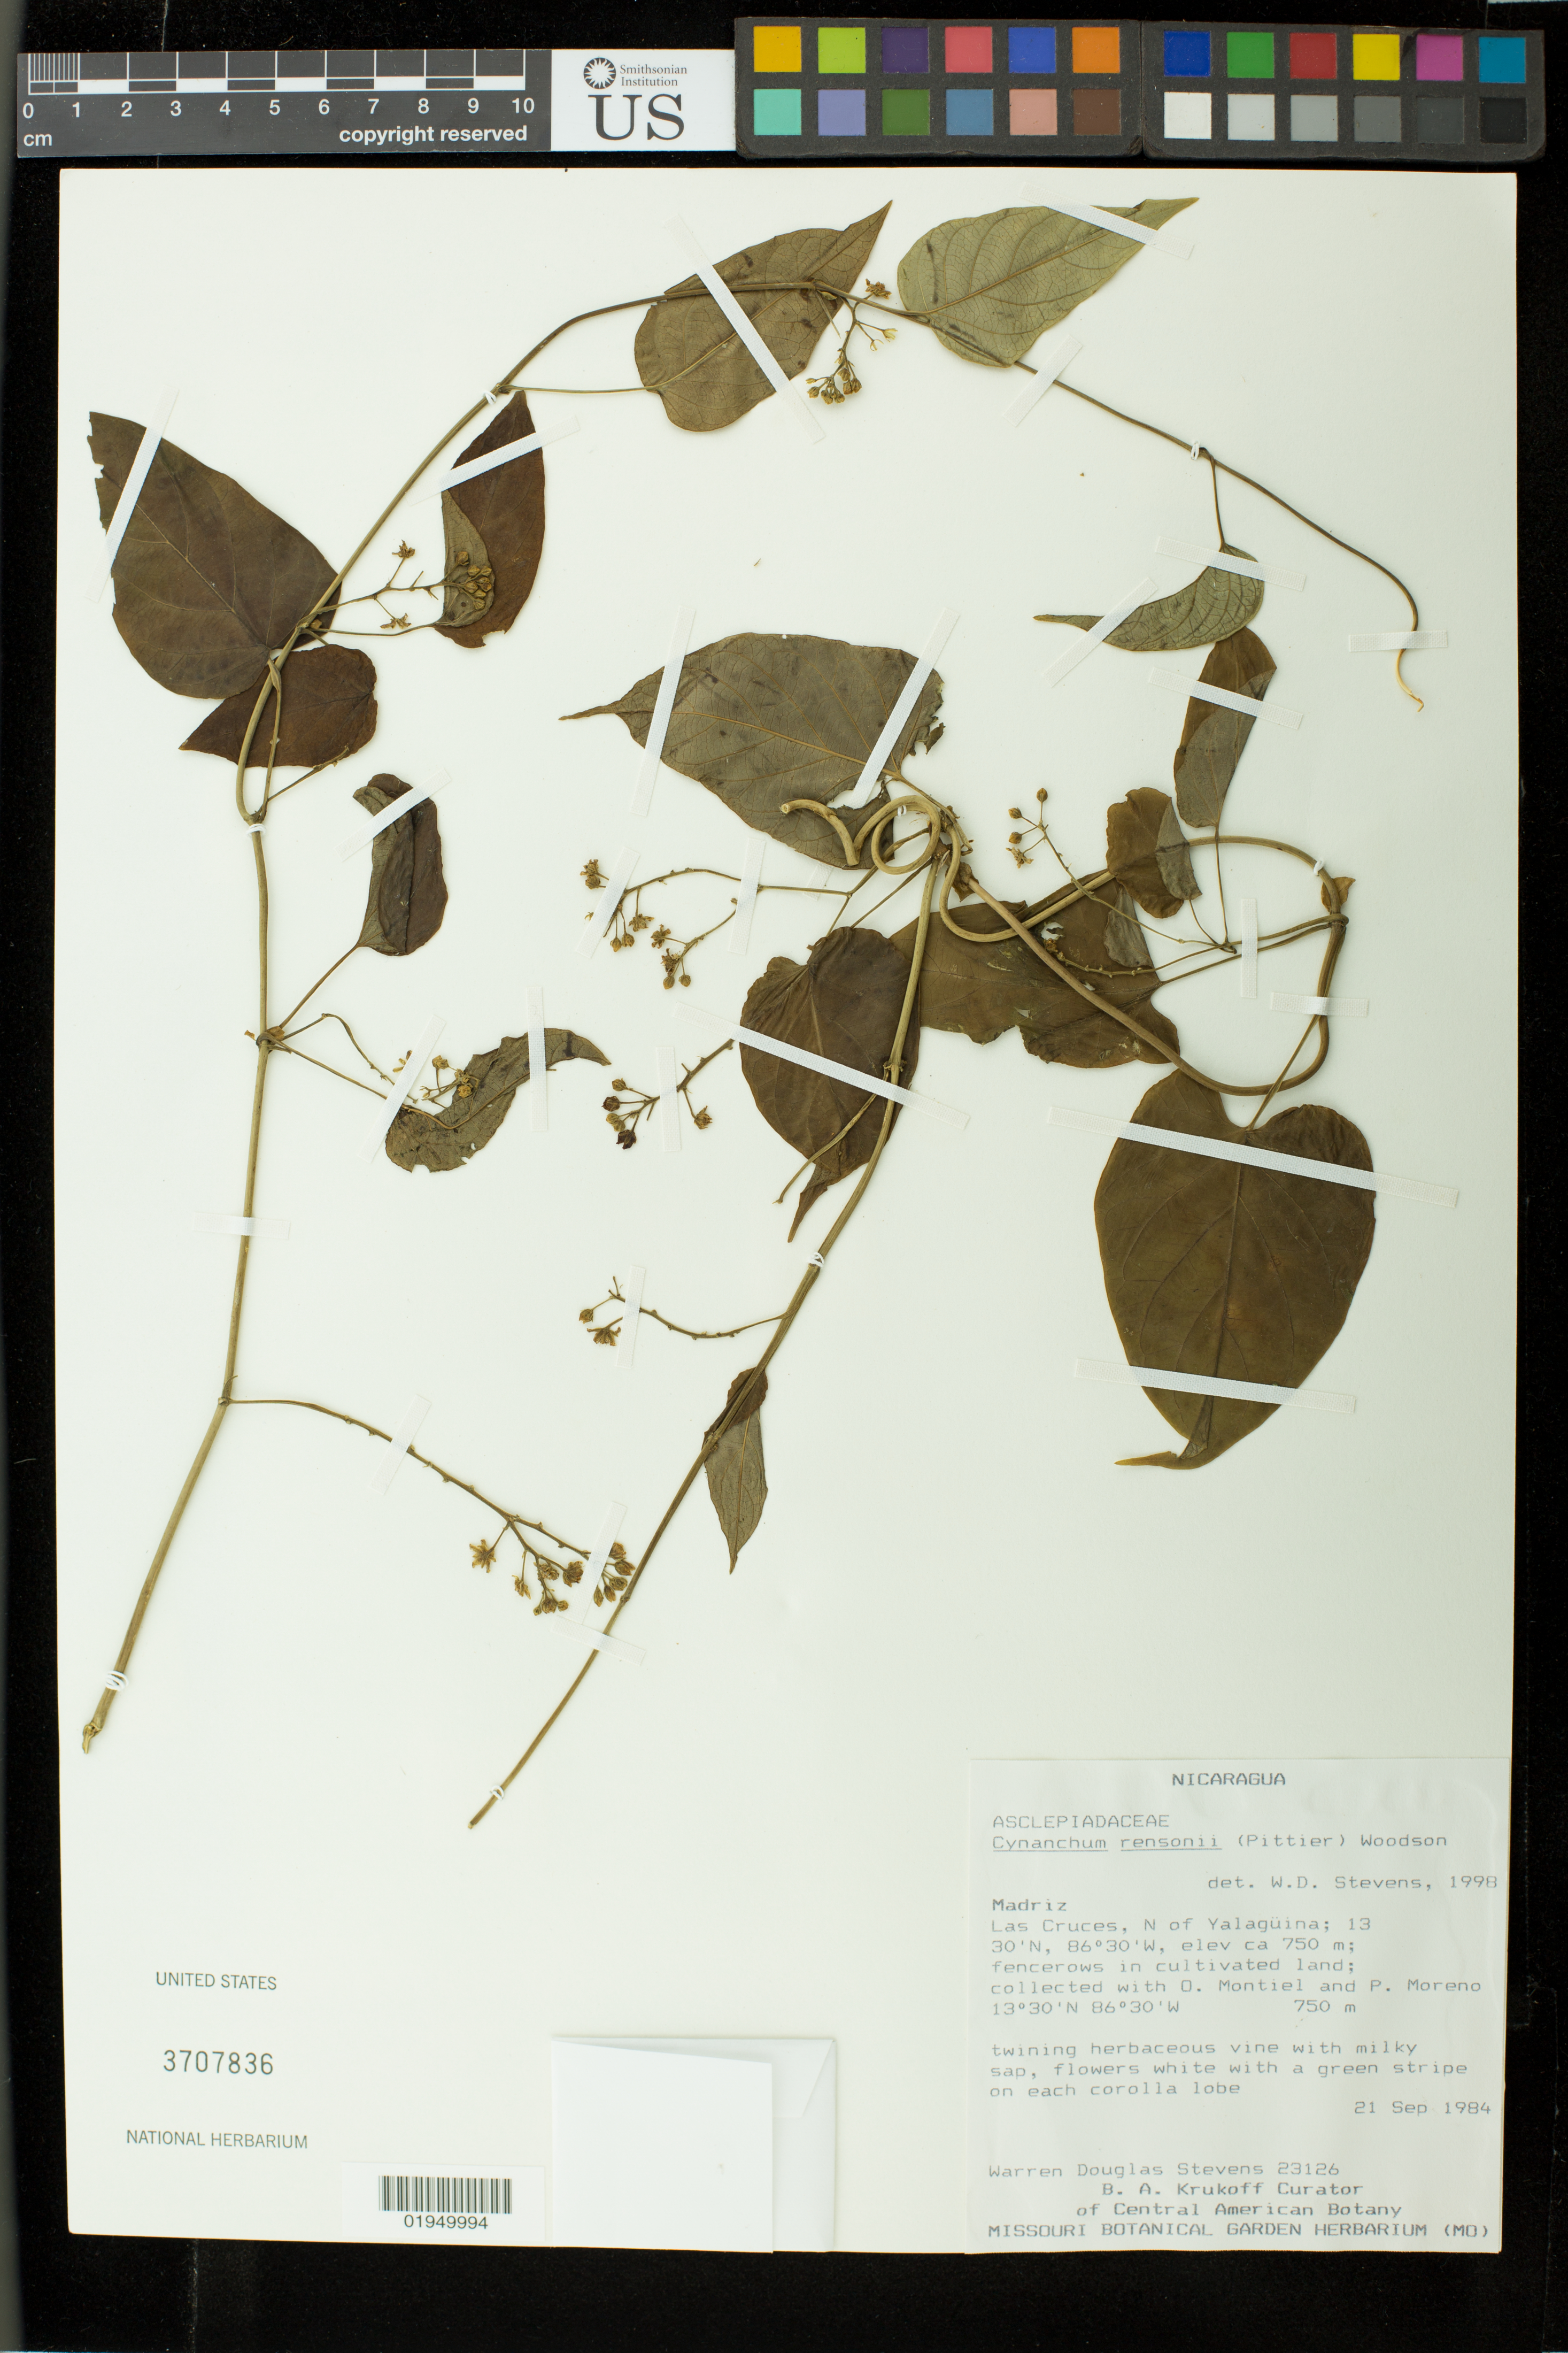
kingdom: Plantae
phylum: Tracheophyta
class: Magnoliopsida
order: Gentianales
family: Apocynaceae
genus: Cynanchum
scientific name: Cynanchum rensonii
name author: (Pittier) Woodson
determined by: Stevens, W. Douglas, Missouri Botanical Garden (MO)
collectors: W. D. Stevens, O. Montiel & P. Moreno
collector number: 23126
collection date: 1984-09-21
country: Nicaragua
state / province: Madriz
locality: Las Cruces, N of Yalaguina.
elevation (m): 750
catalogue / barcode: US 3707836